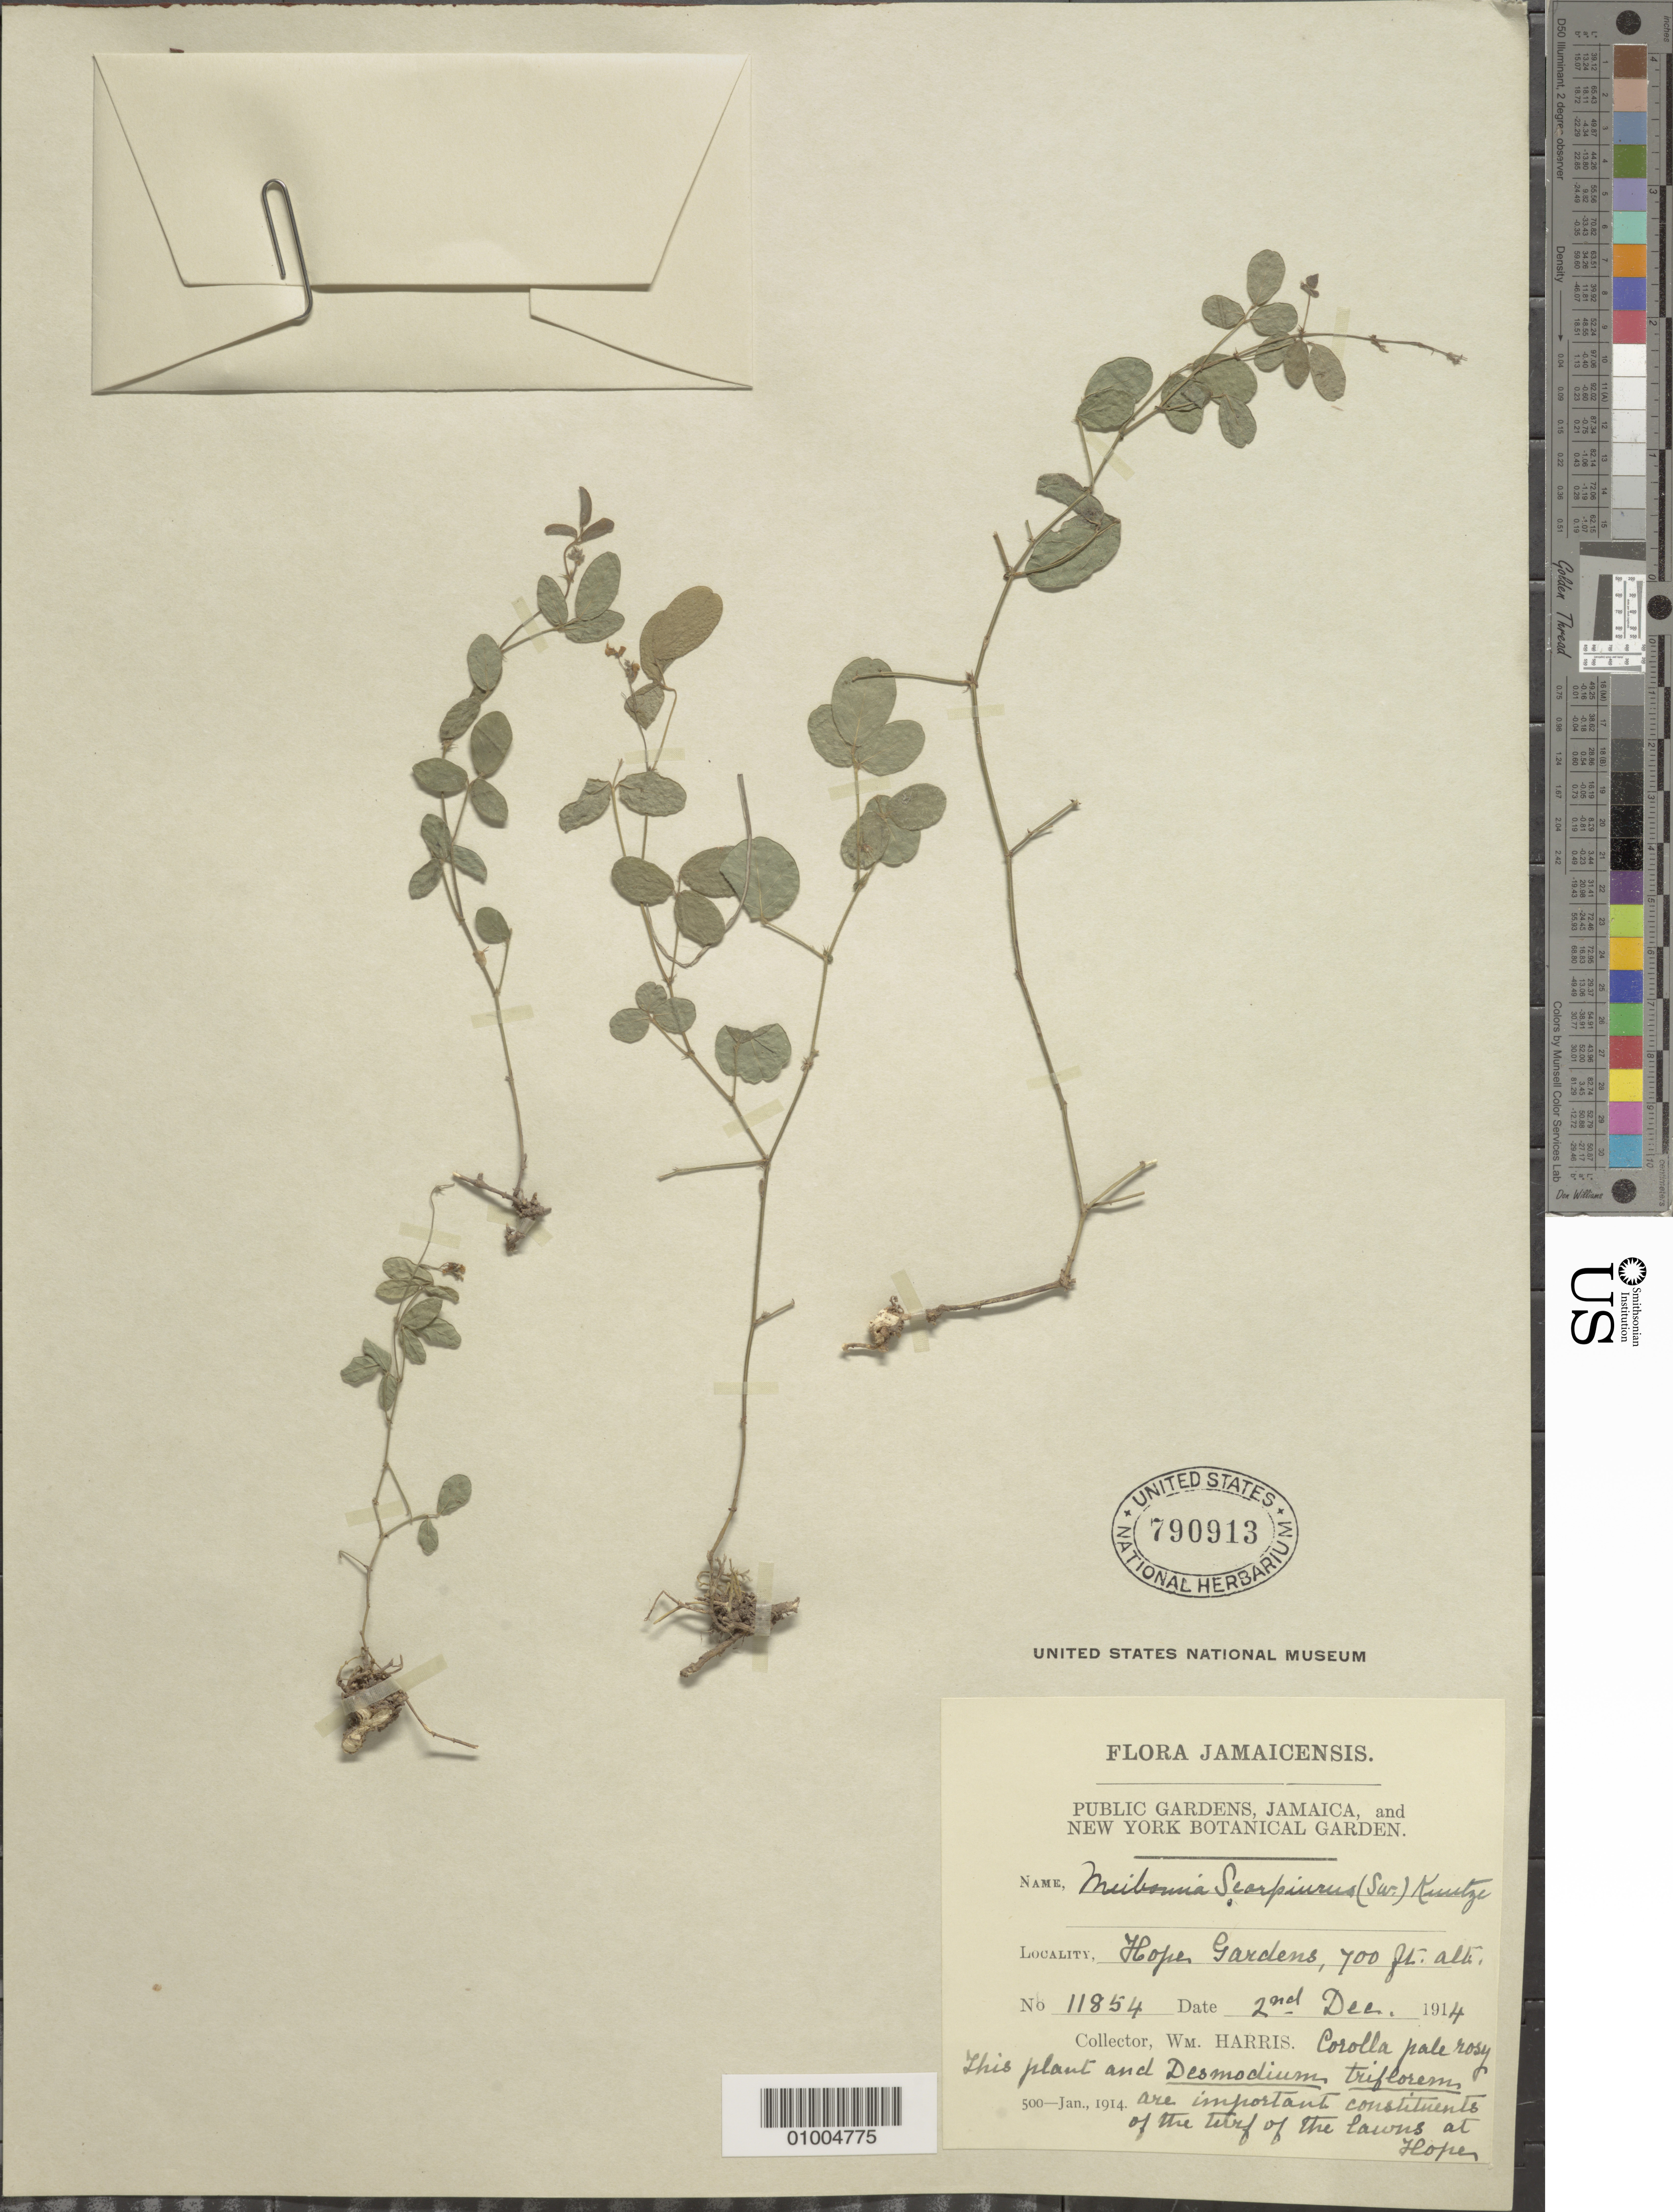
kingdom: Plantae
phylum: Tracheophyta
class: Magnoliopsida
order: Fabales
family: Fabaceae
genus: Desmodium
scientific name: Desmodium scorpiurus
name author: (Sw.) Desv. ex DC.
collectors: W. H. Harris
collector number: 11854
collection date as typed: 02 Dec 1914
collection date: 1914-12-02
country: Jamaica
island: Jamaica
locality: Hope Gardens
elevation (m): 213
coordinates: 0 N, 0 E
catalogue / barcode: US 790913